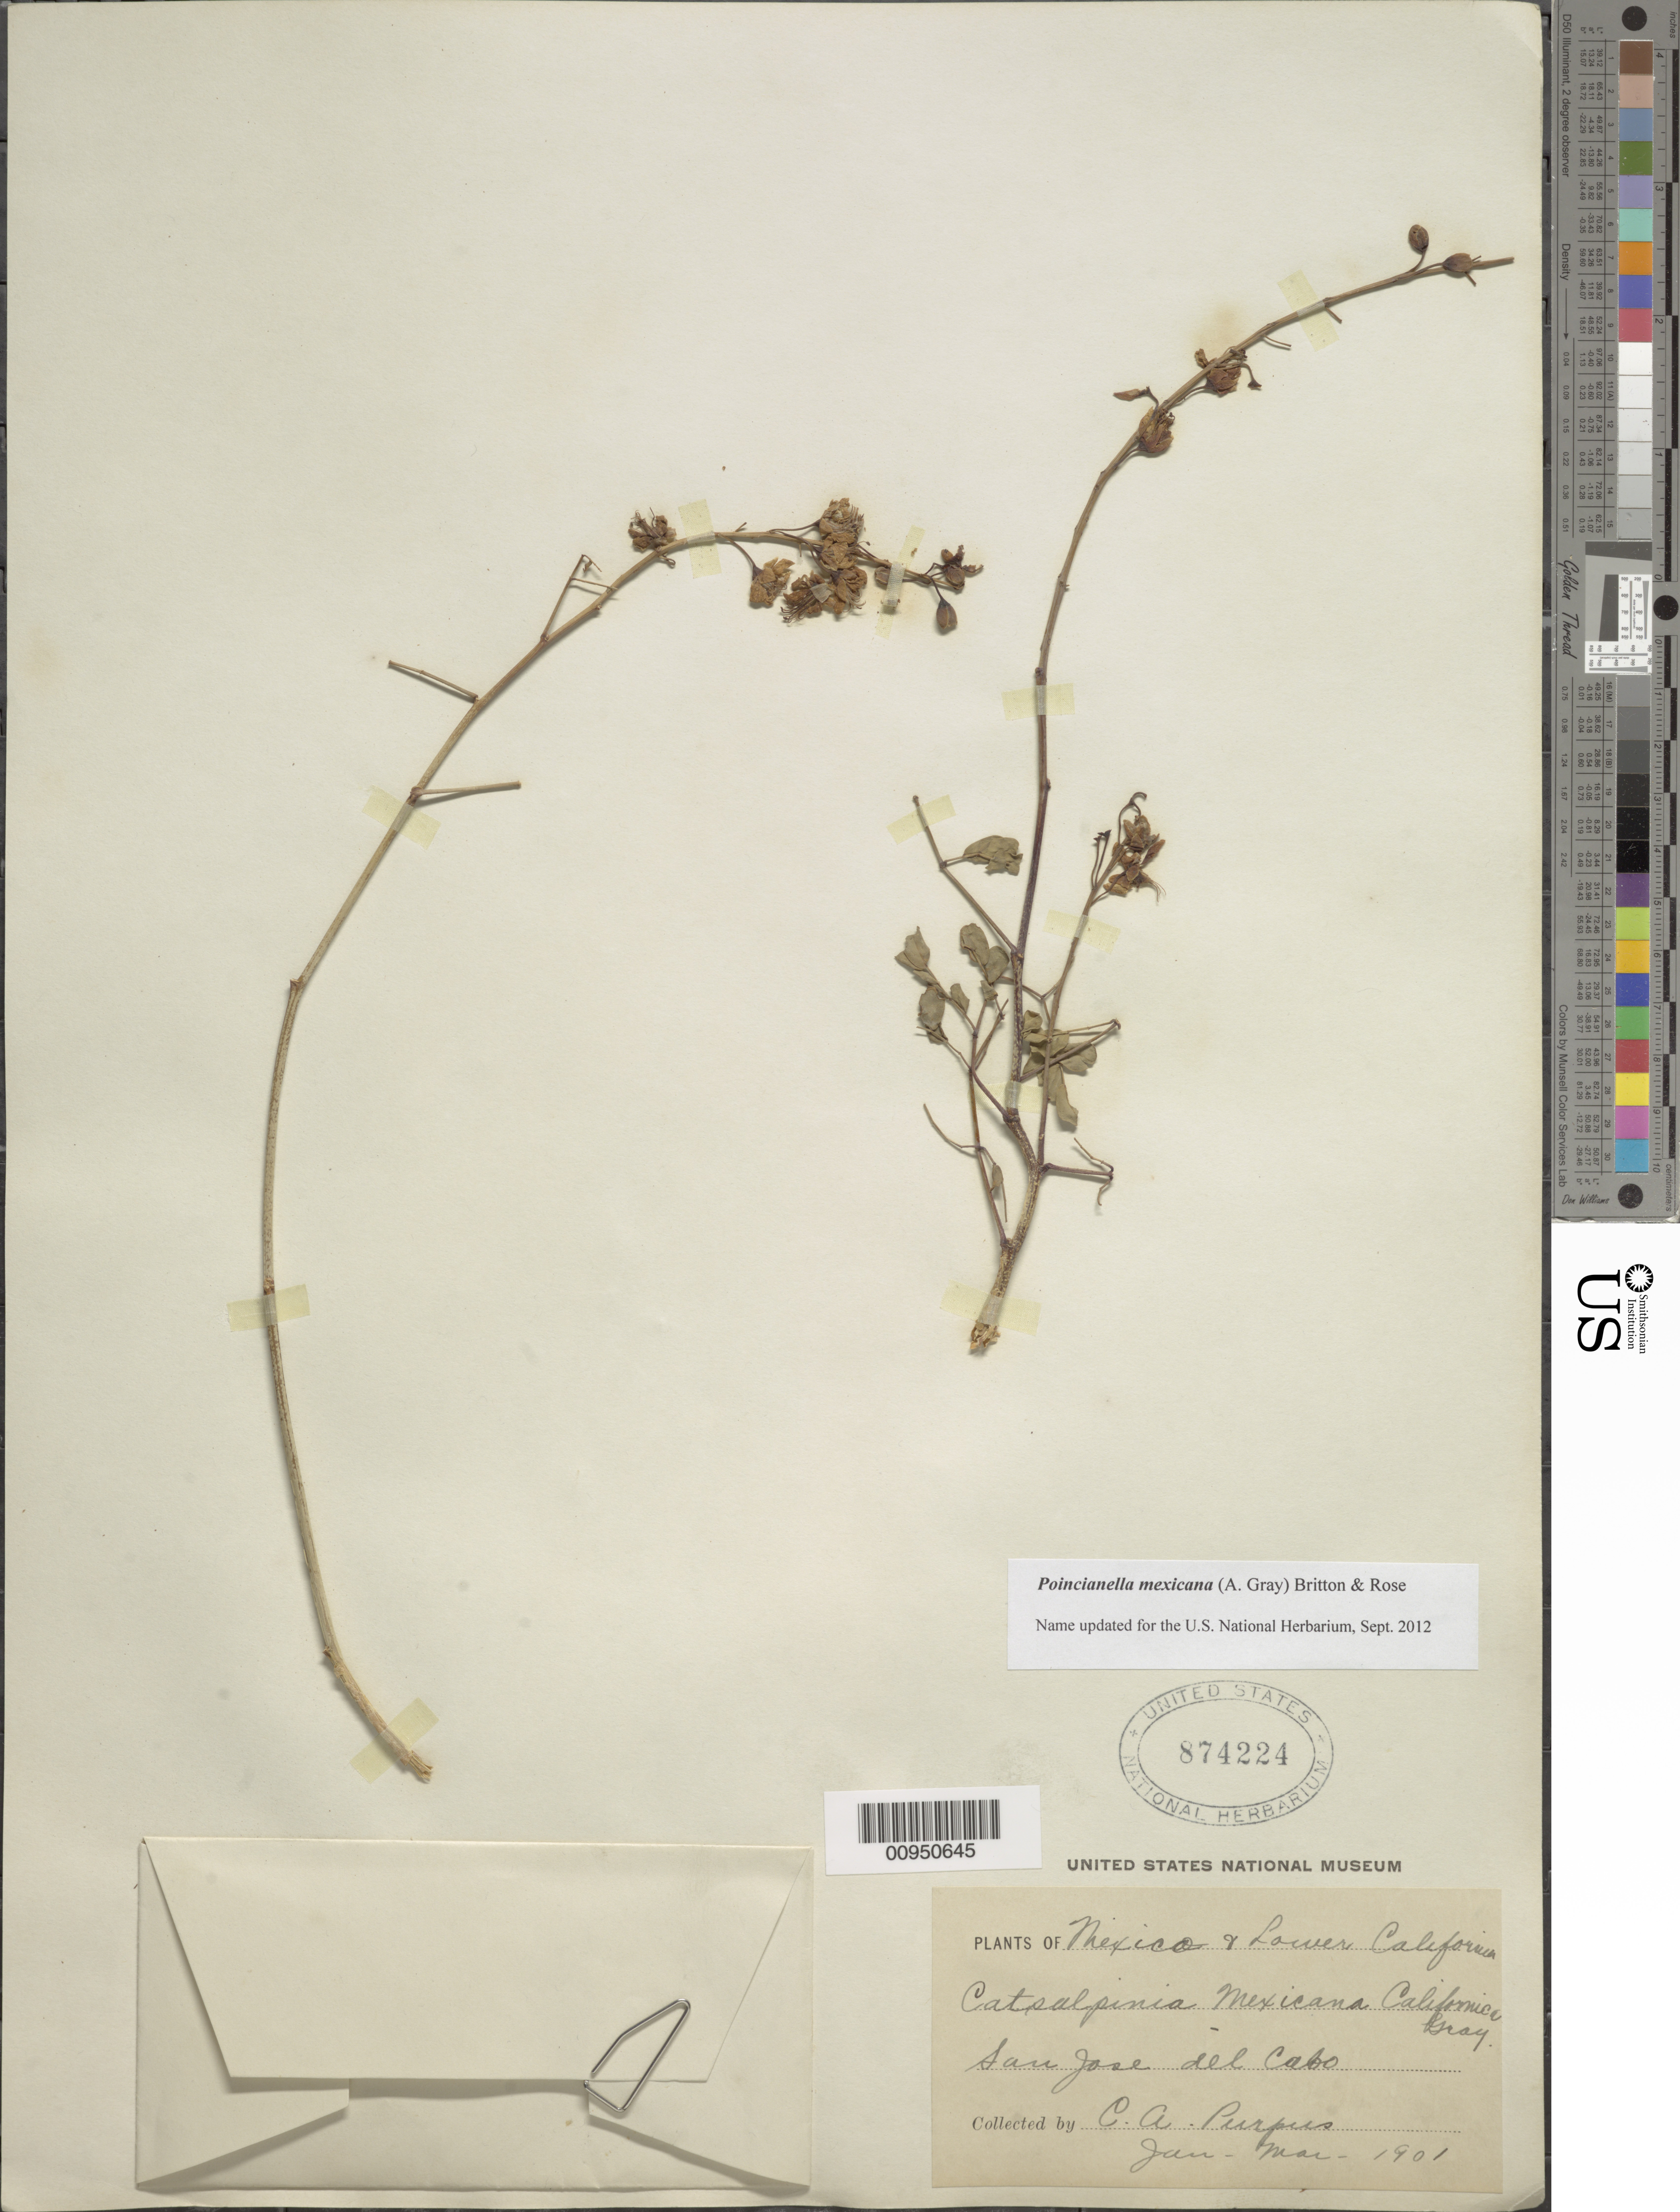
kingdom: Plantae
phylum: Tracheophyta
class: Magnoliopsida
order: Fabales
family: Fabaceae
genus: Erythrostemon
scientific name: Erythrostemon mexicanus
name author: (Rose) Gagnon & G.P. Lewis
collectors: J. A. Purpus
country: Mexico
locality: San Jose del Cabo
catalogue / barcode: US 874224